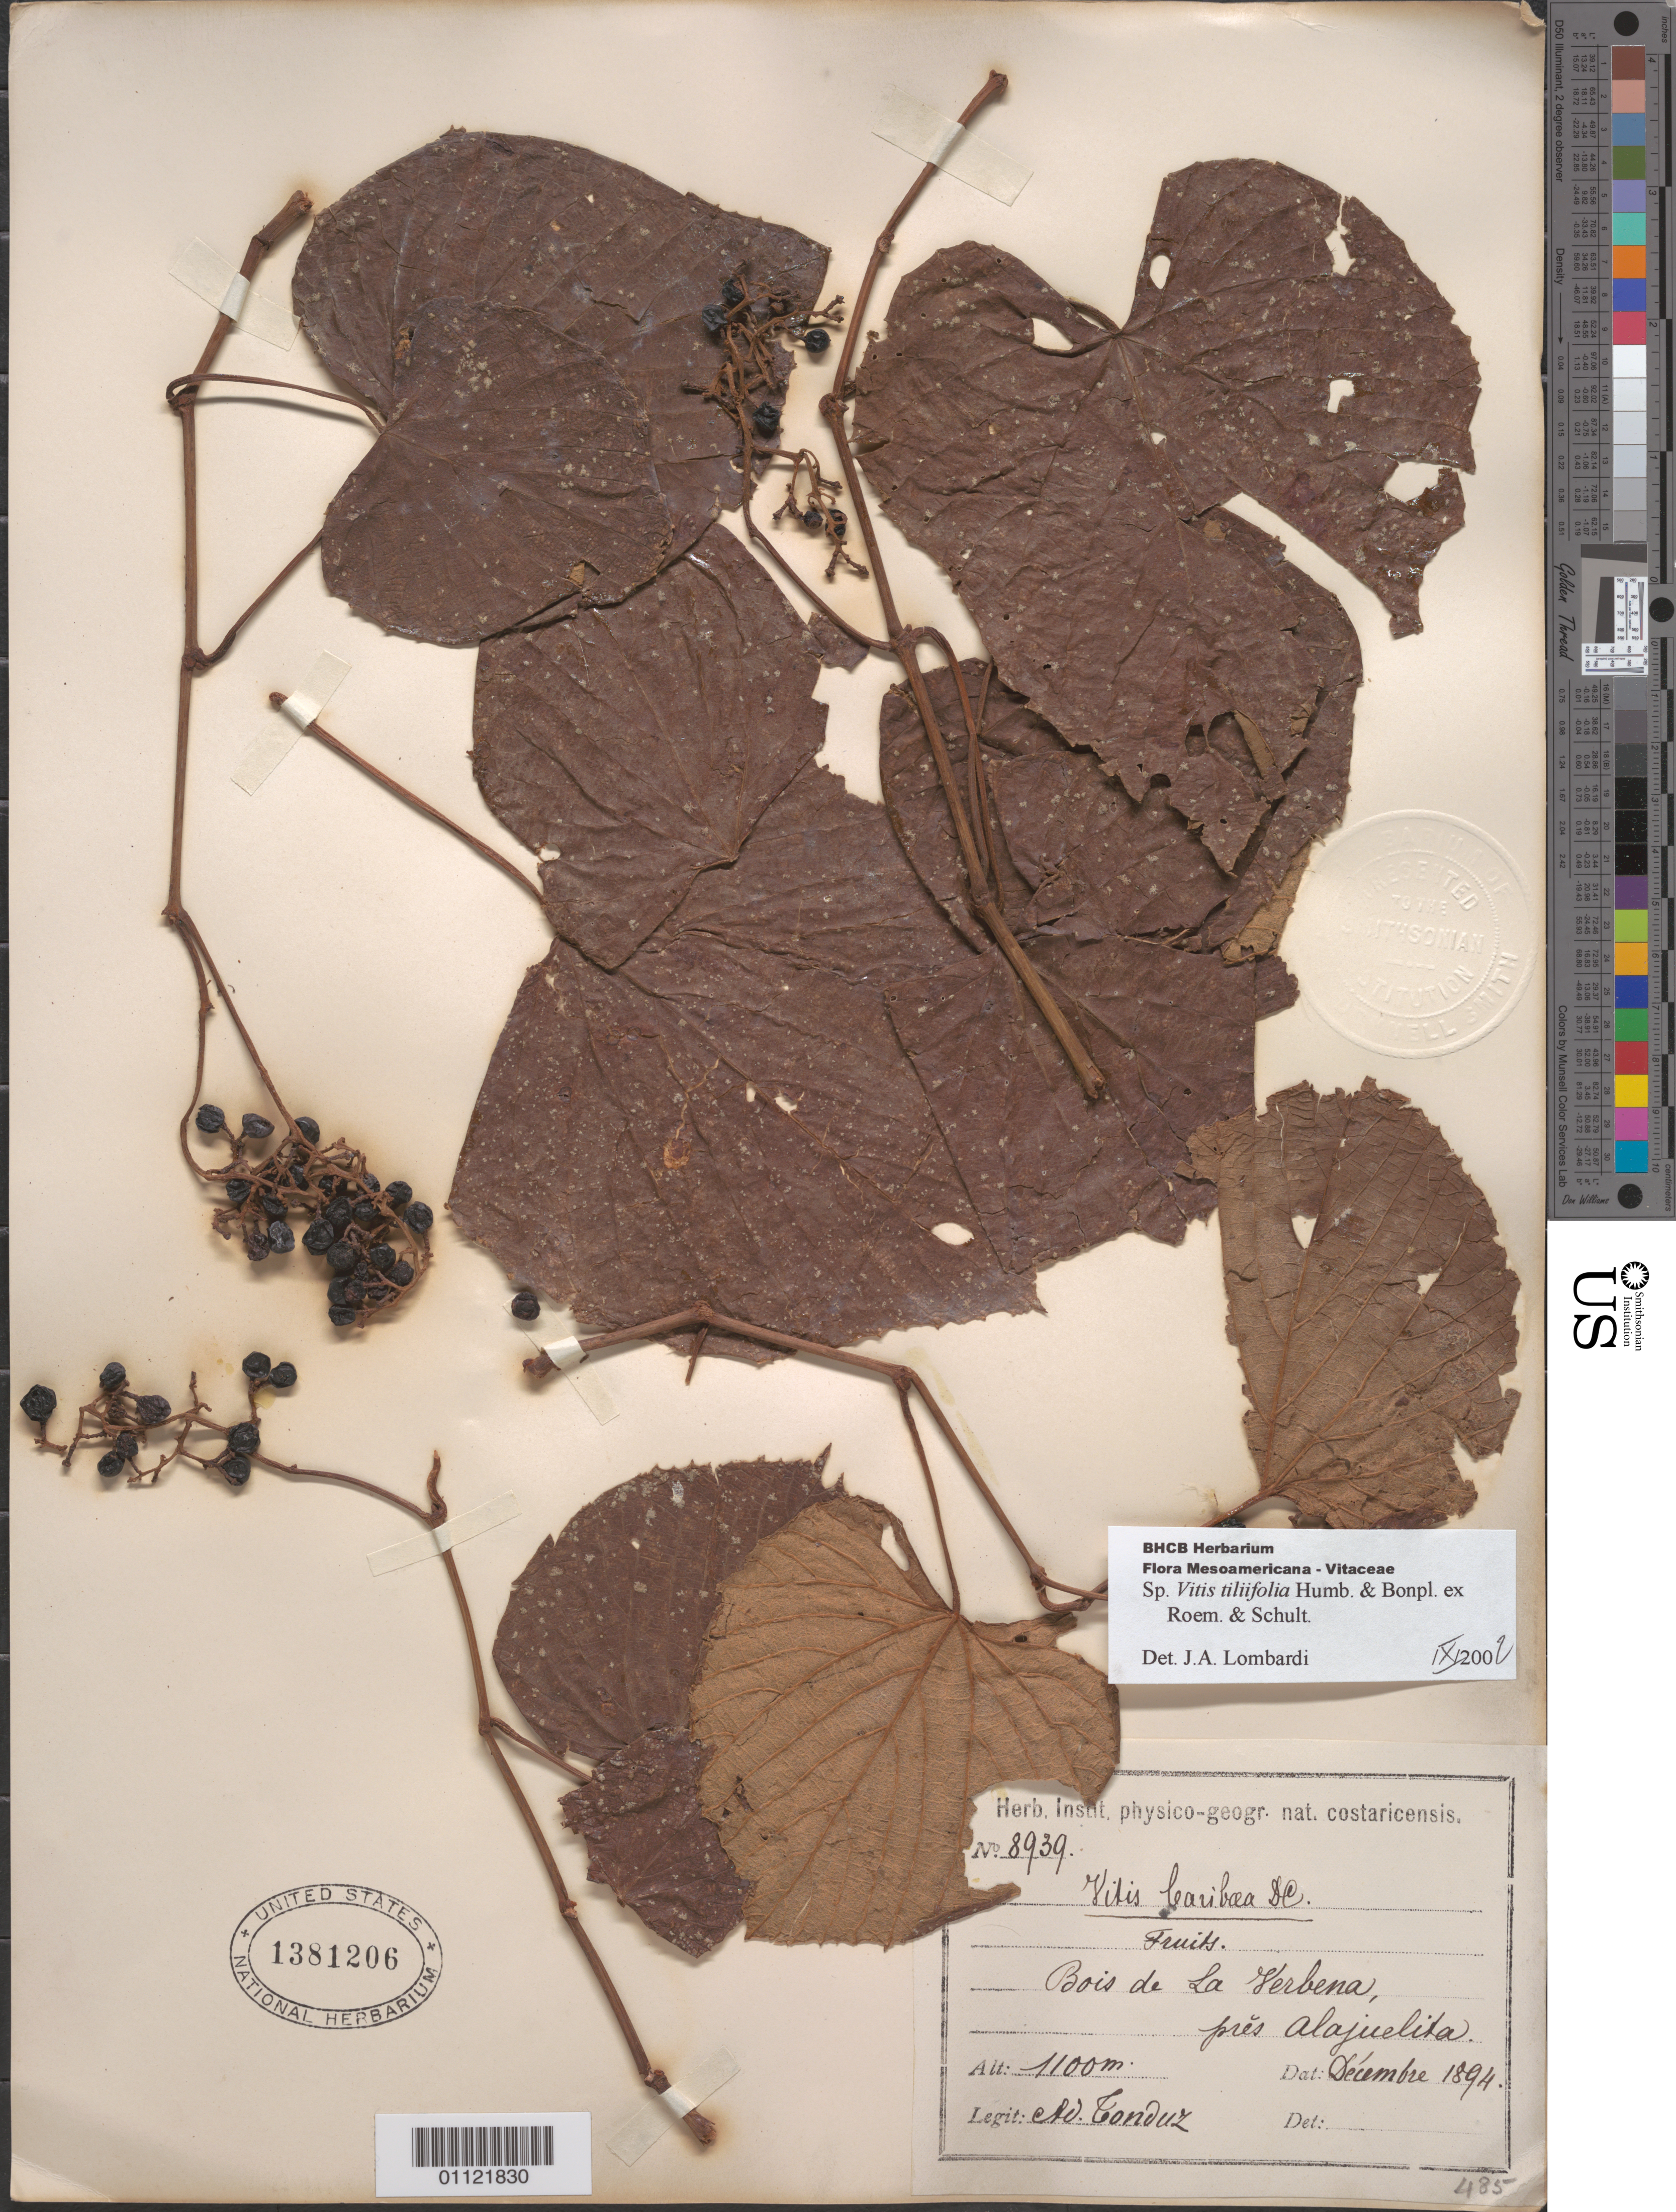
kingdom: Plantae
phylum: Tracheophyta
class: Magnoliopsida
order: Vitales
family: Vitaceae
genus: Vitis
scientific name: Vitis tiliifolia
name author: Humb. & Bonpl. ex Schult.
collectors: A. Tonduz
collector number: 8939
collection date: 1894-12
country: Costa Rica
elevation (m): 1100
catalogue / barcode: US 1381206